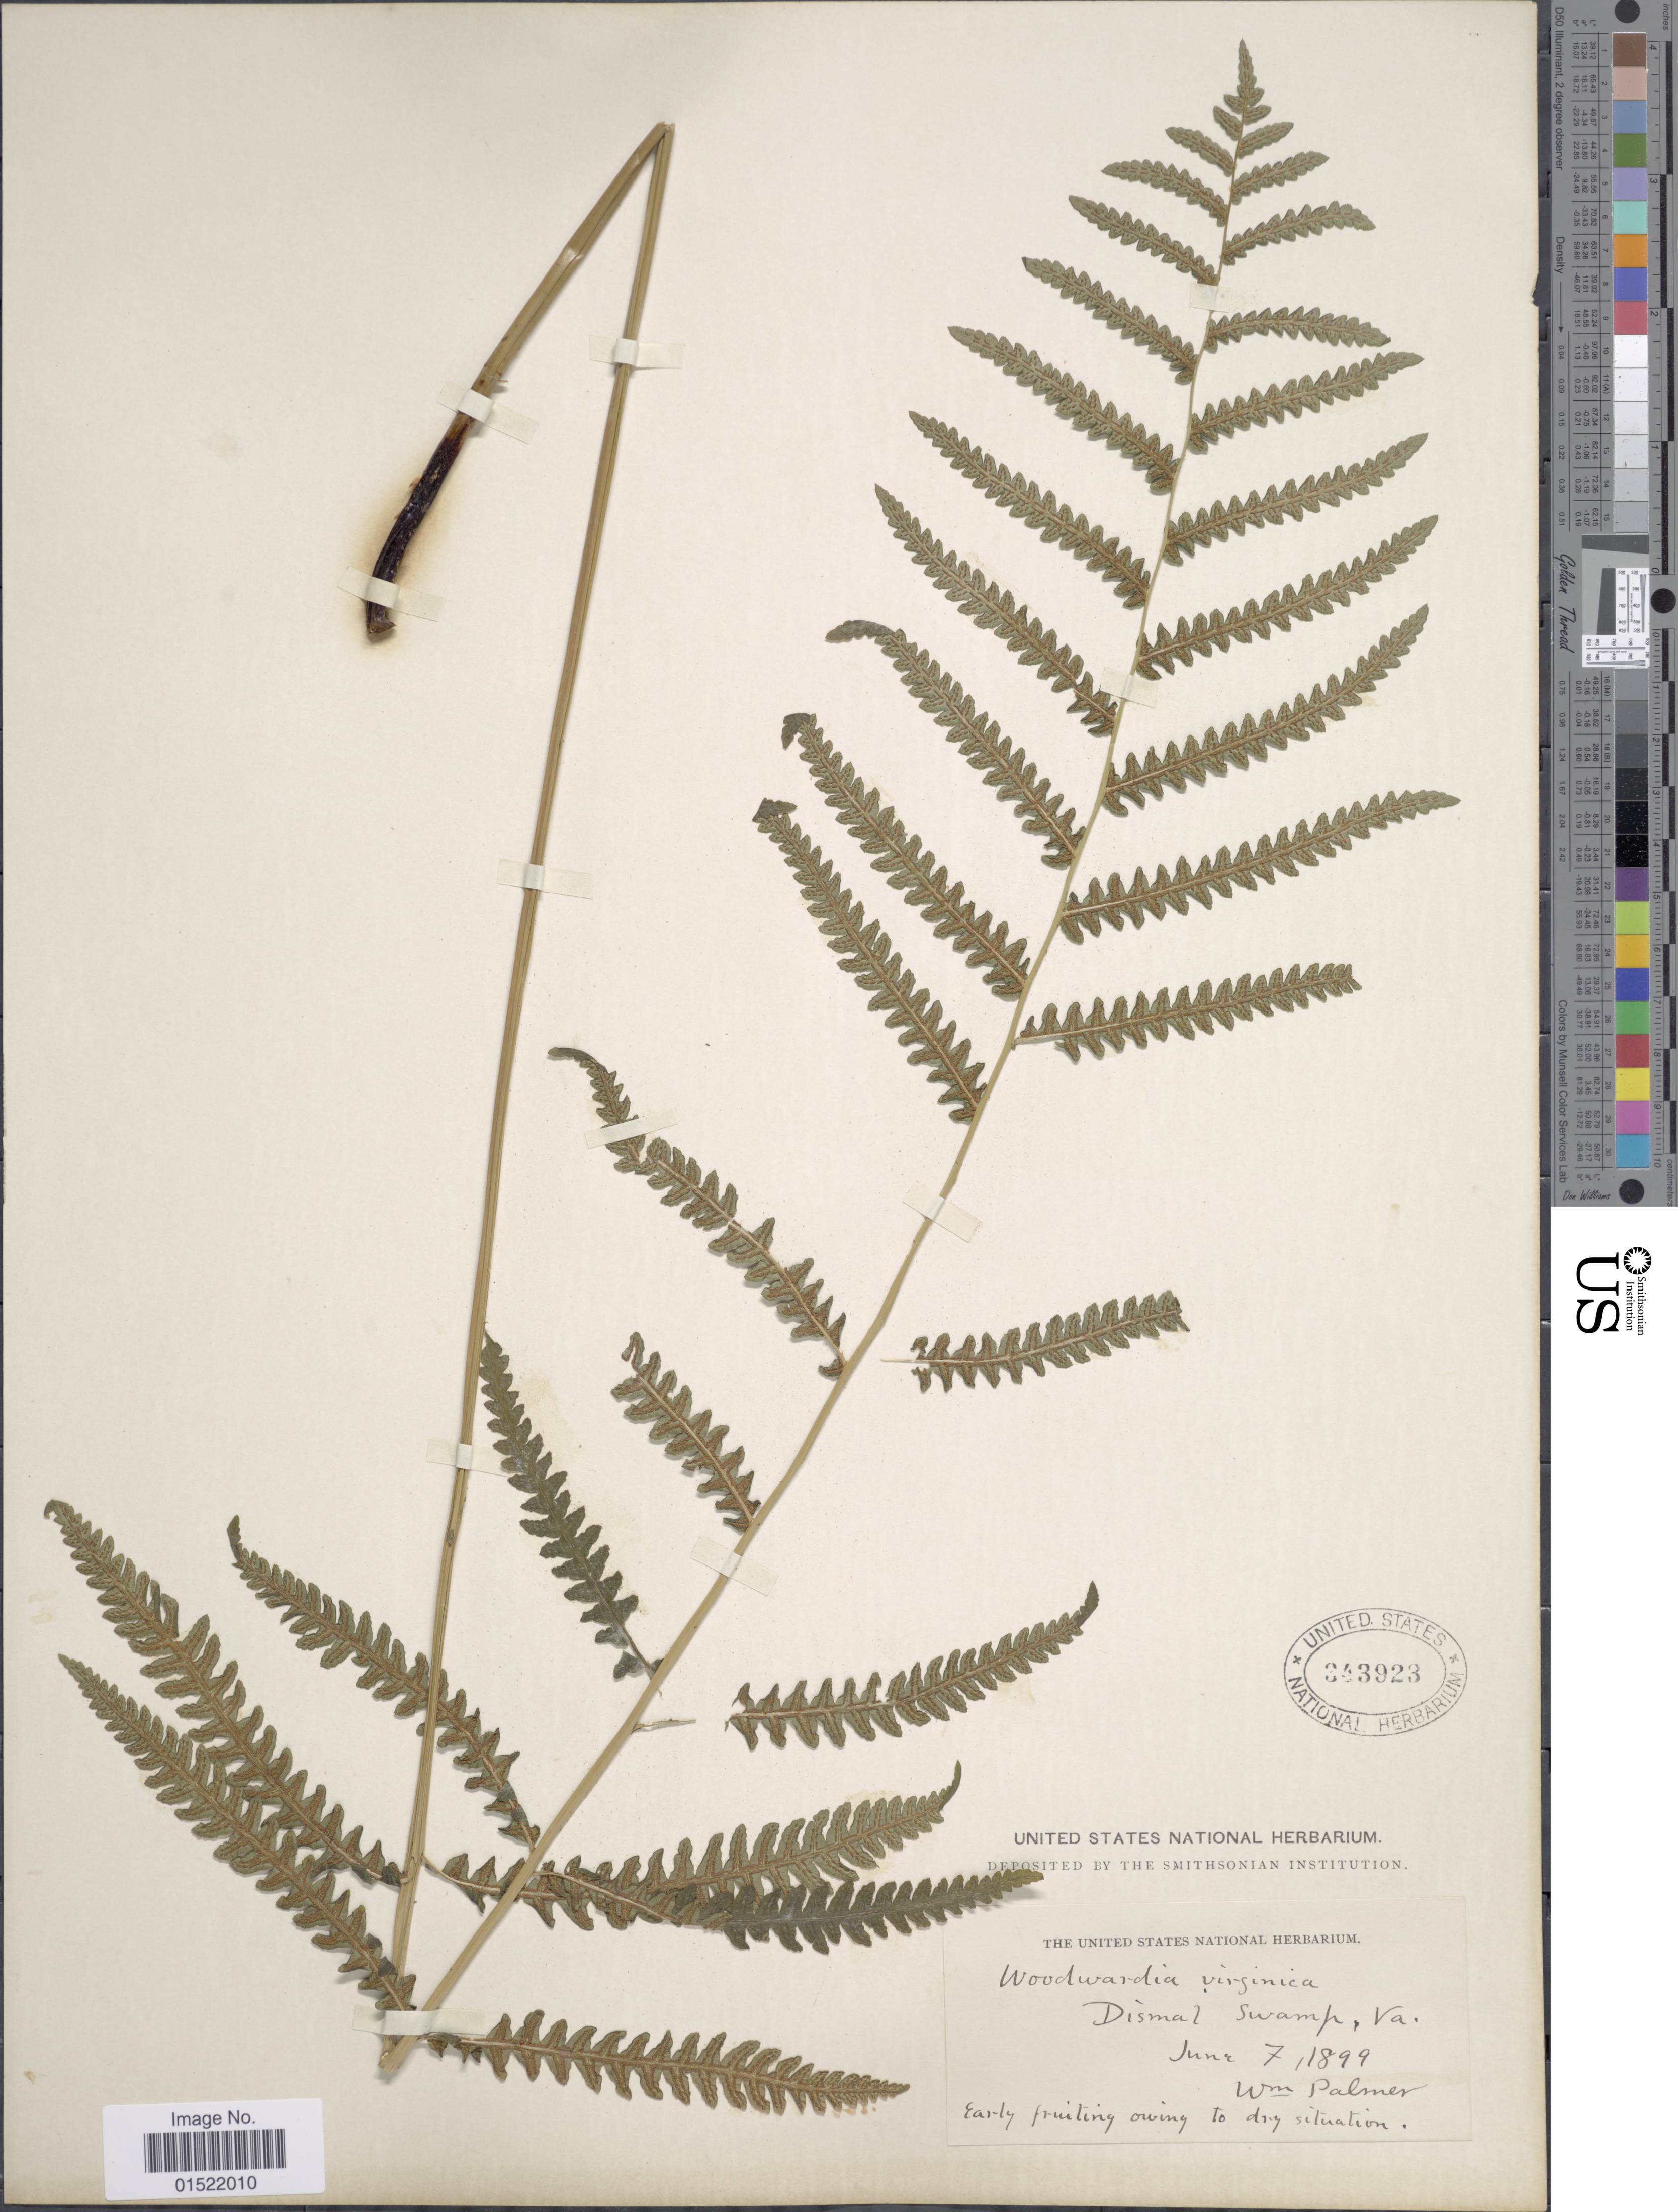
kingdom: Plantae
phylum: Tracheophyta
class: Polypodiopsida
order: Polypodiales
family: Blechnaceae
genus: Woodwardia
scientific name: Woodwardia virginica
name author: (L.) R.M. Sm.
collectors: W. Palmer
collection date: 1899-06-07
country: United States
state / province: Virginia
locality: Dismal swamp, Va.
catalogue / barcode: US 343923